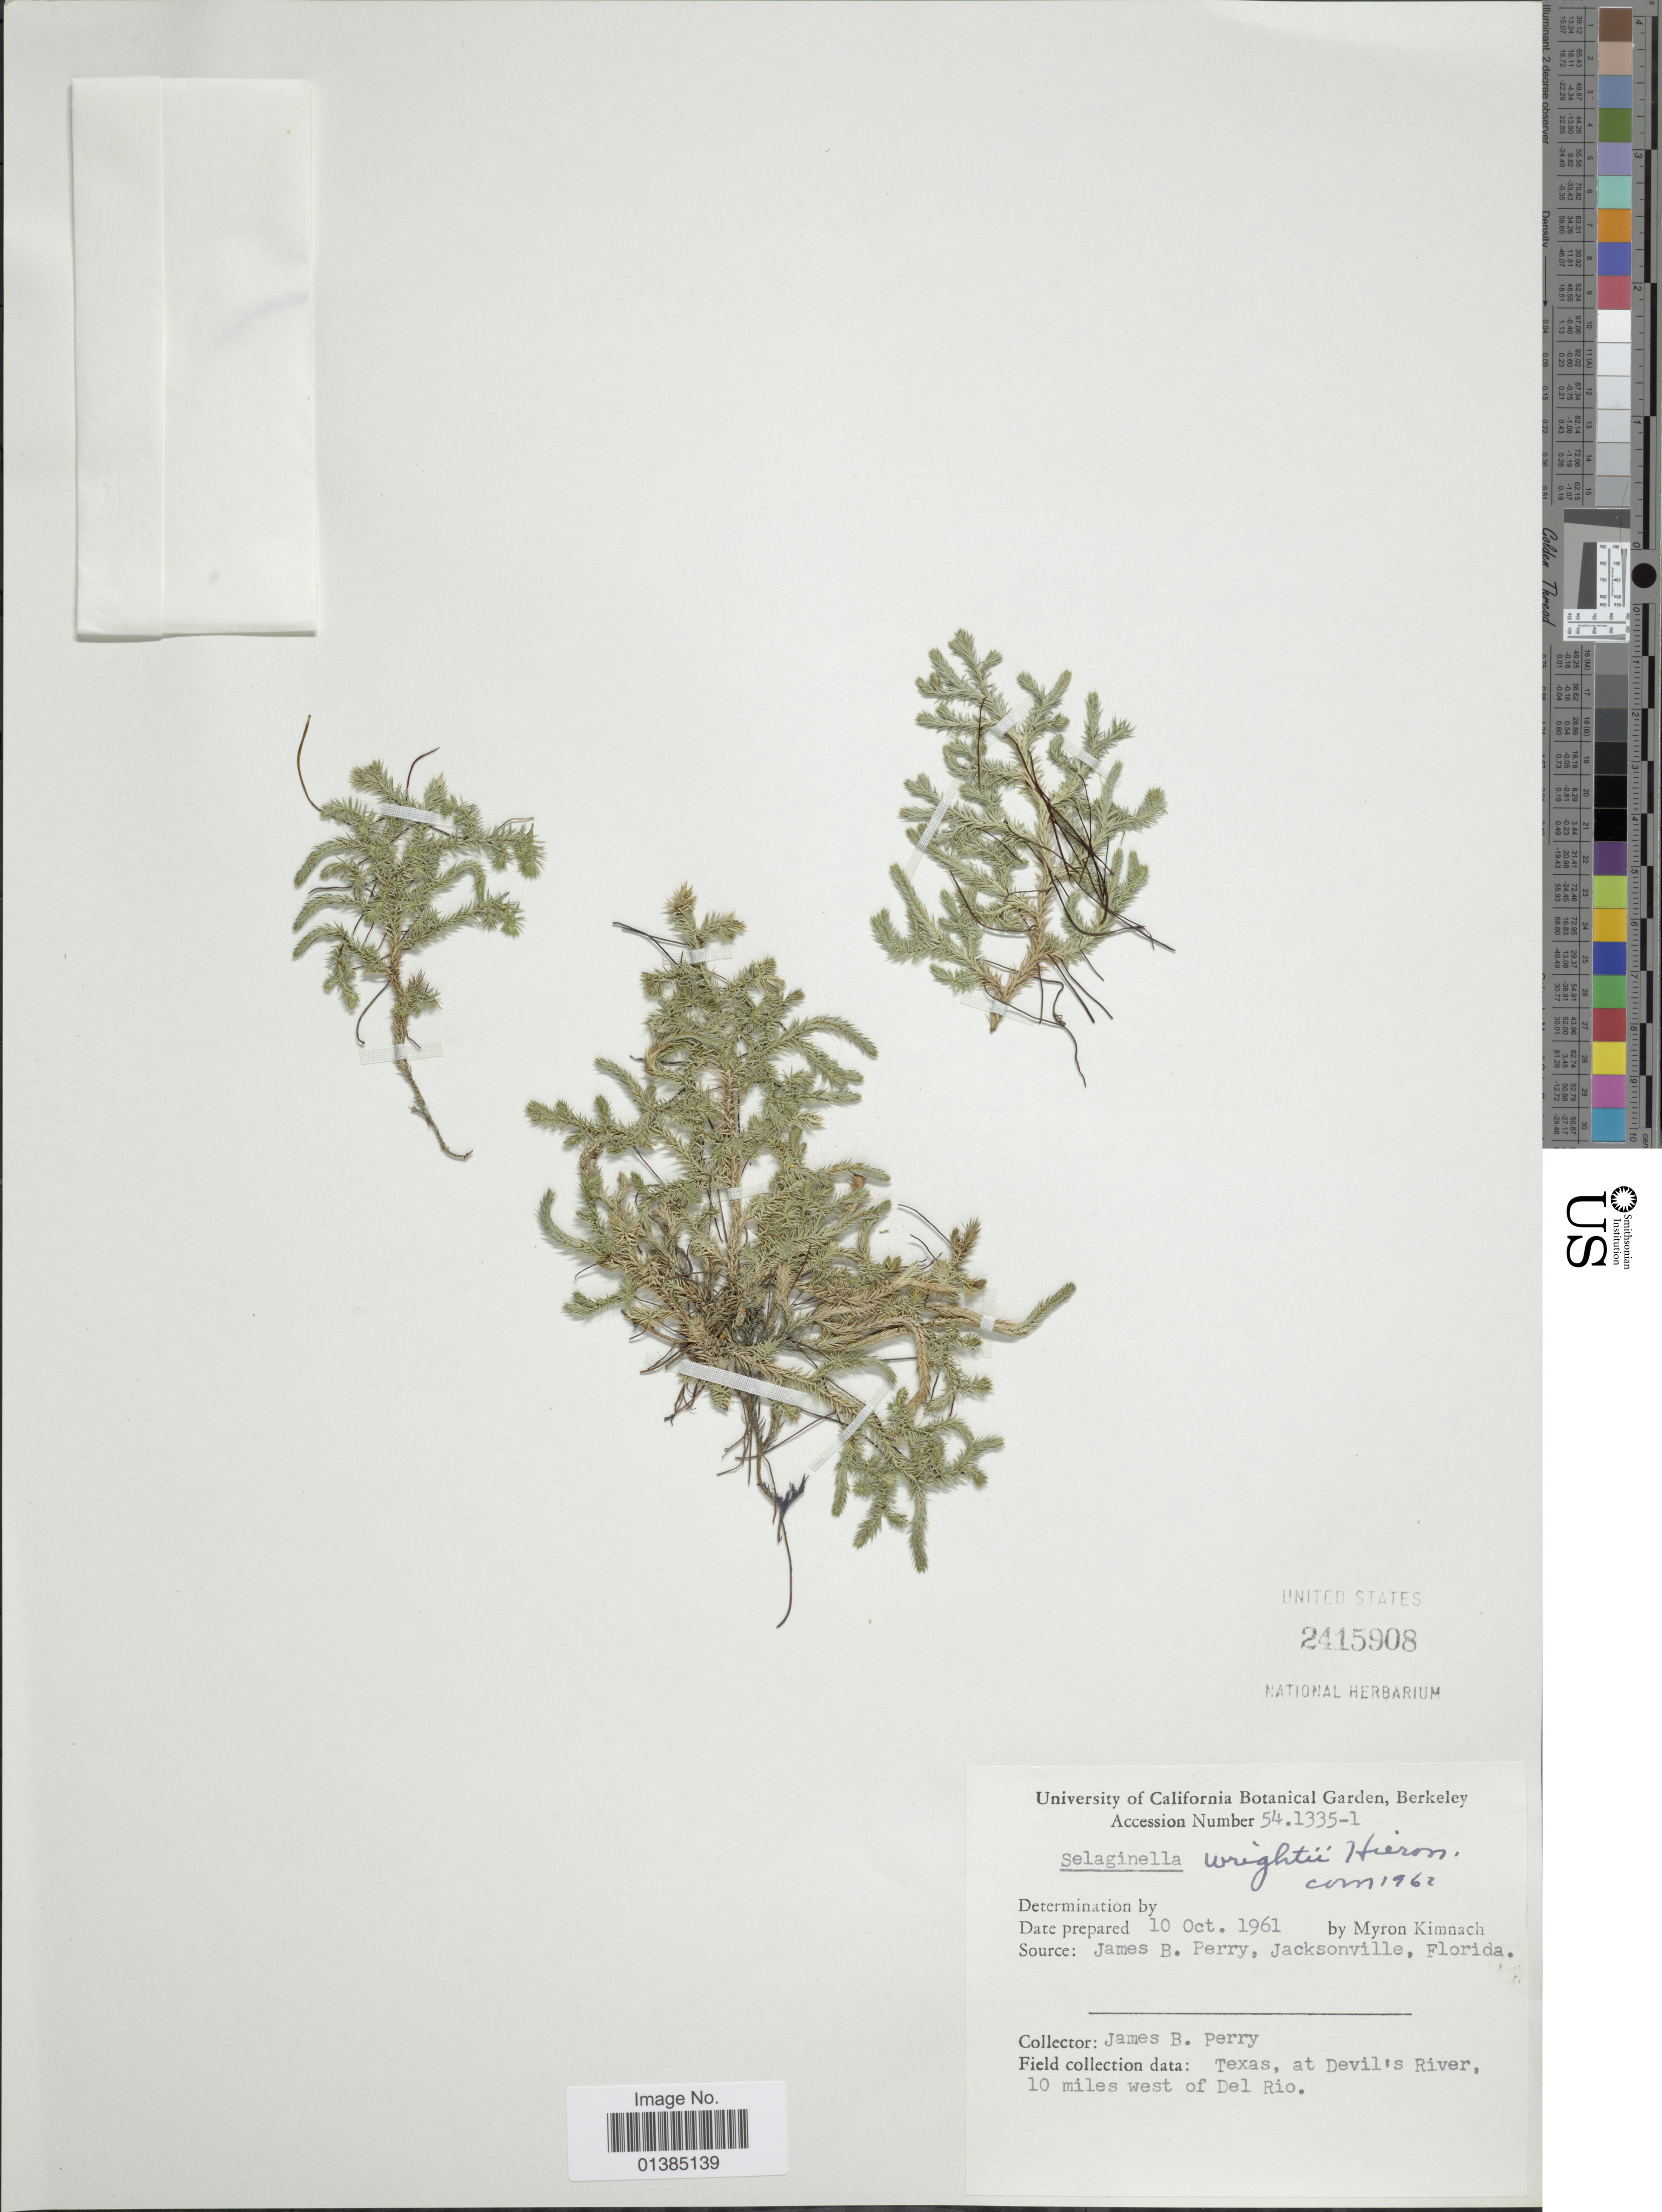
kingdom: Plantae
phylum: Tracheophyta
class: Lycopodiopsida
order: Selaginellales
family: Selaginellaceae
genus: Selaginella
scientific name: Selaginella wrightii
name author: Hieron.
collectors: J. Perry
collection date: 1961-10-10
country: United States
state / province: Texas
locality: At Devil's River, 10 miles west of Del Rio.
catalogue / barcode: US 2415908